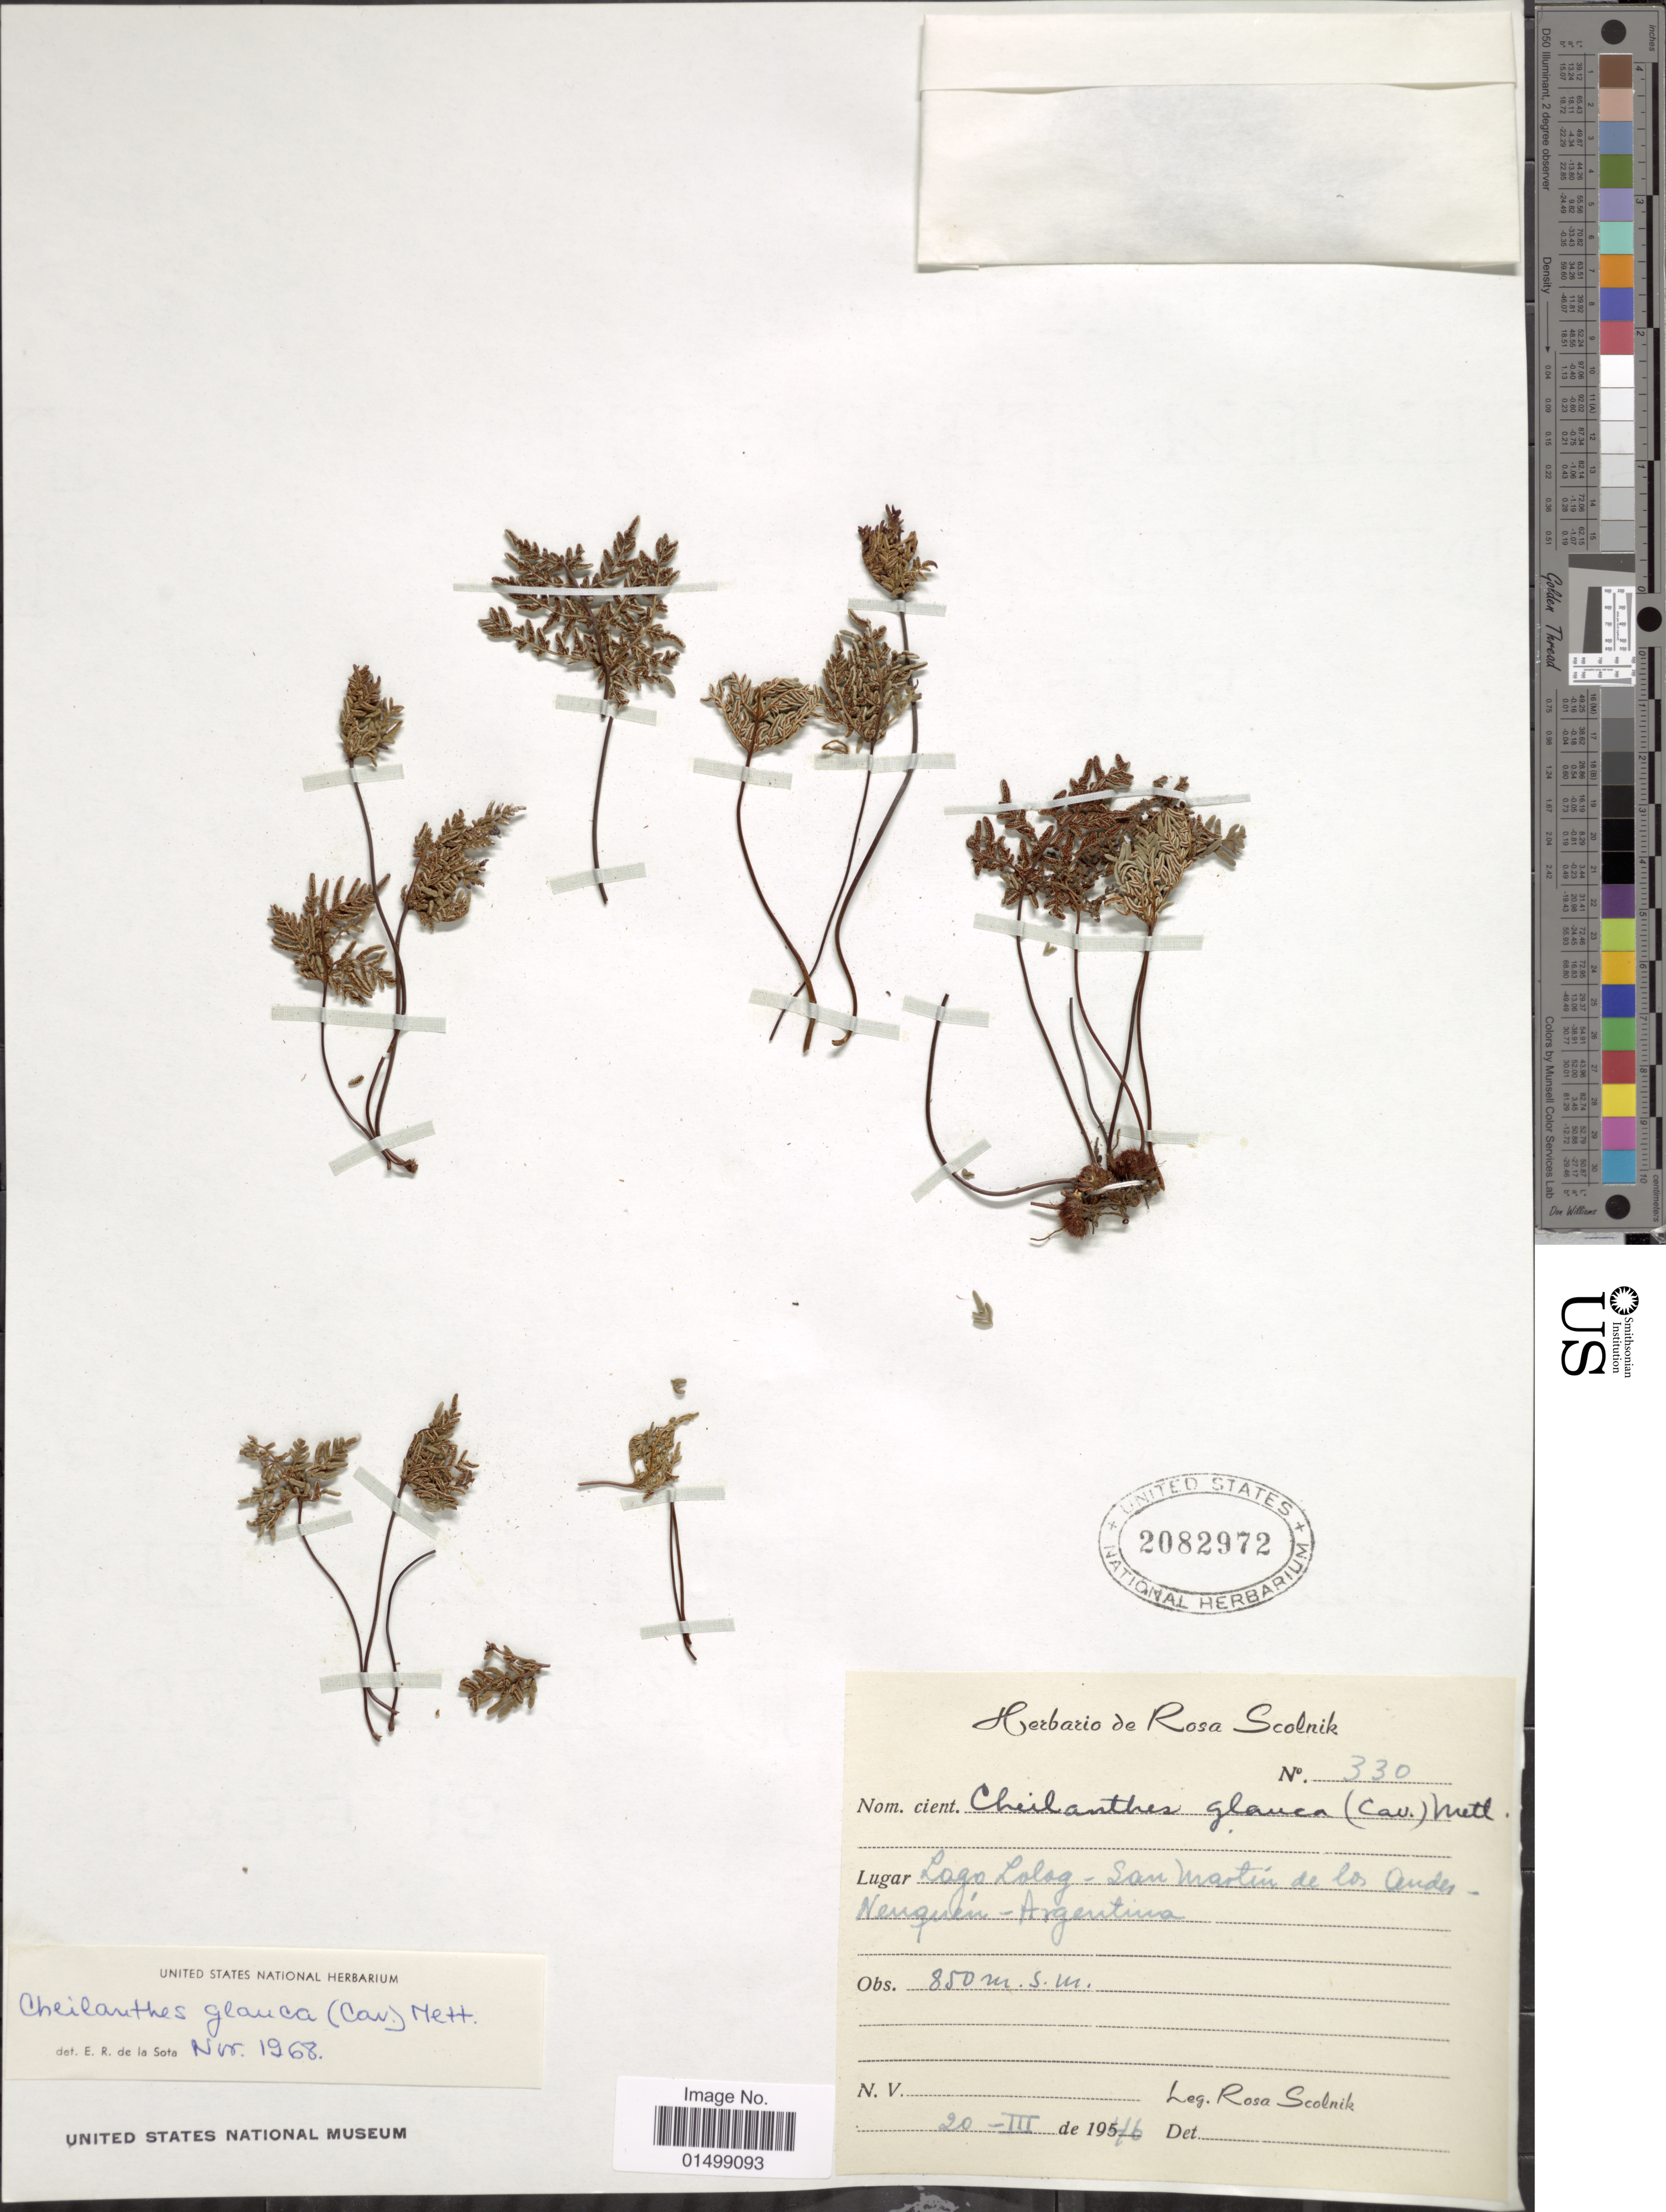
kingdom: Plantae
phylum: Tracheophyta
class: Polypodiopsida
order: Polypodiales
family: Pteridaceae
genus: Cheilanthes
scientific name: Cheilanthes glauca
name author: (Cav.) Mett.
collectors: R. Scolnik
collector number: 330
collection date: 1946-03-20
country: Argentina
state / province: Neuquen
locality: Lago Lolog-San Martin de los Andes.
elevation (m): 850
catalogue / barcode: US 2082972